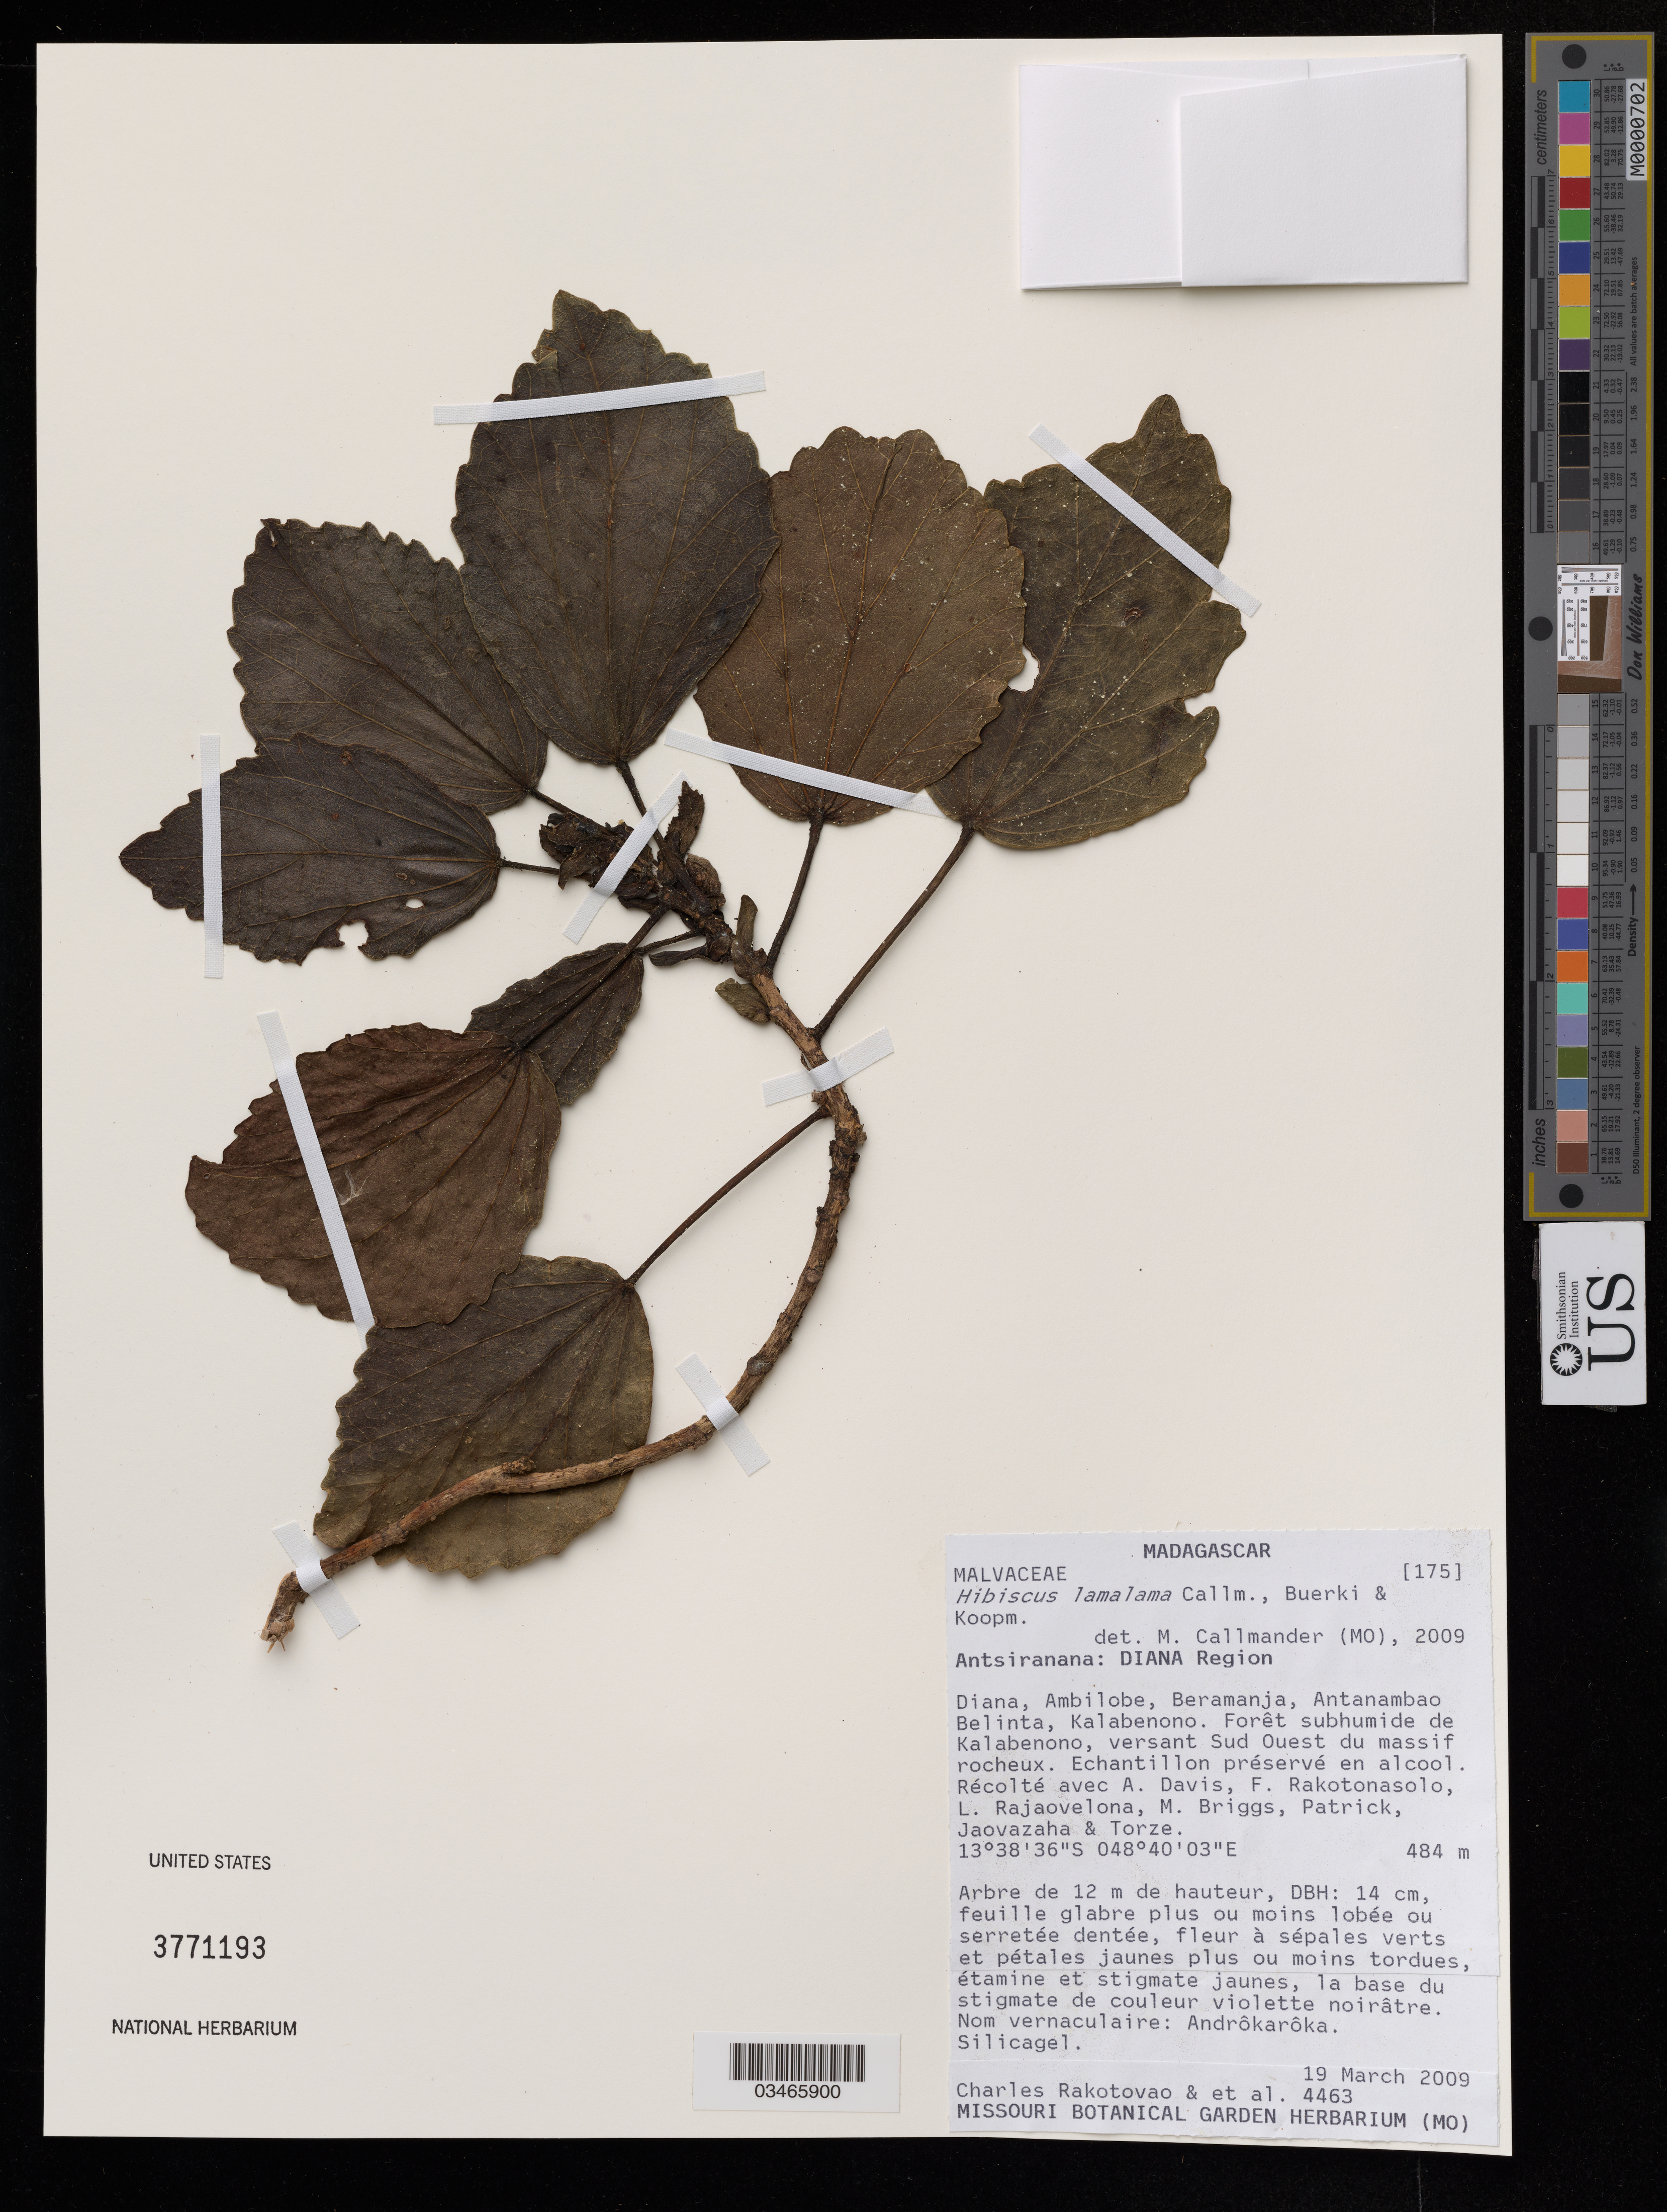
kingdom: Plantae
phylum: Tracheophyta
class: Magnoliopsida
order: Malvales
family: Malvaceae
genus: Hibiscus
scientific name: Hibiscus laevis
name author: All.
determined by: Callmander, Martin W.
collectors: R. Razakamalala & R. Randrianaivo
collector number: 4463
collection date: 2012-09-07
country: Madagascar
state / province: Diana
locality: Diana, Ambilobe, Beramanja. Antanambao Belinta, Kalabenono. Foret subhumide de Kalabenono, versant Sub Ouest du massif rocheux.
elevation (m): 484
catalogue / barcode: US 3771193